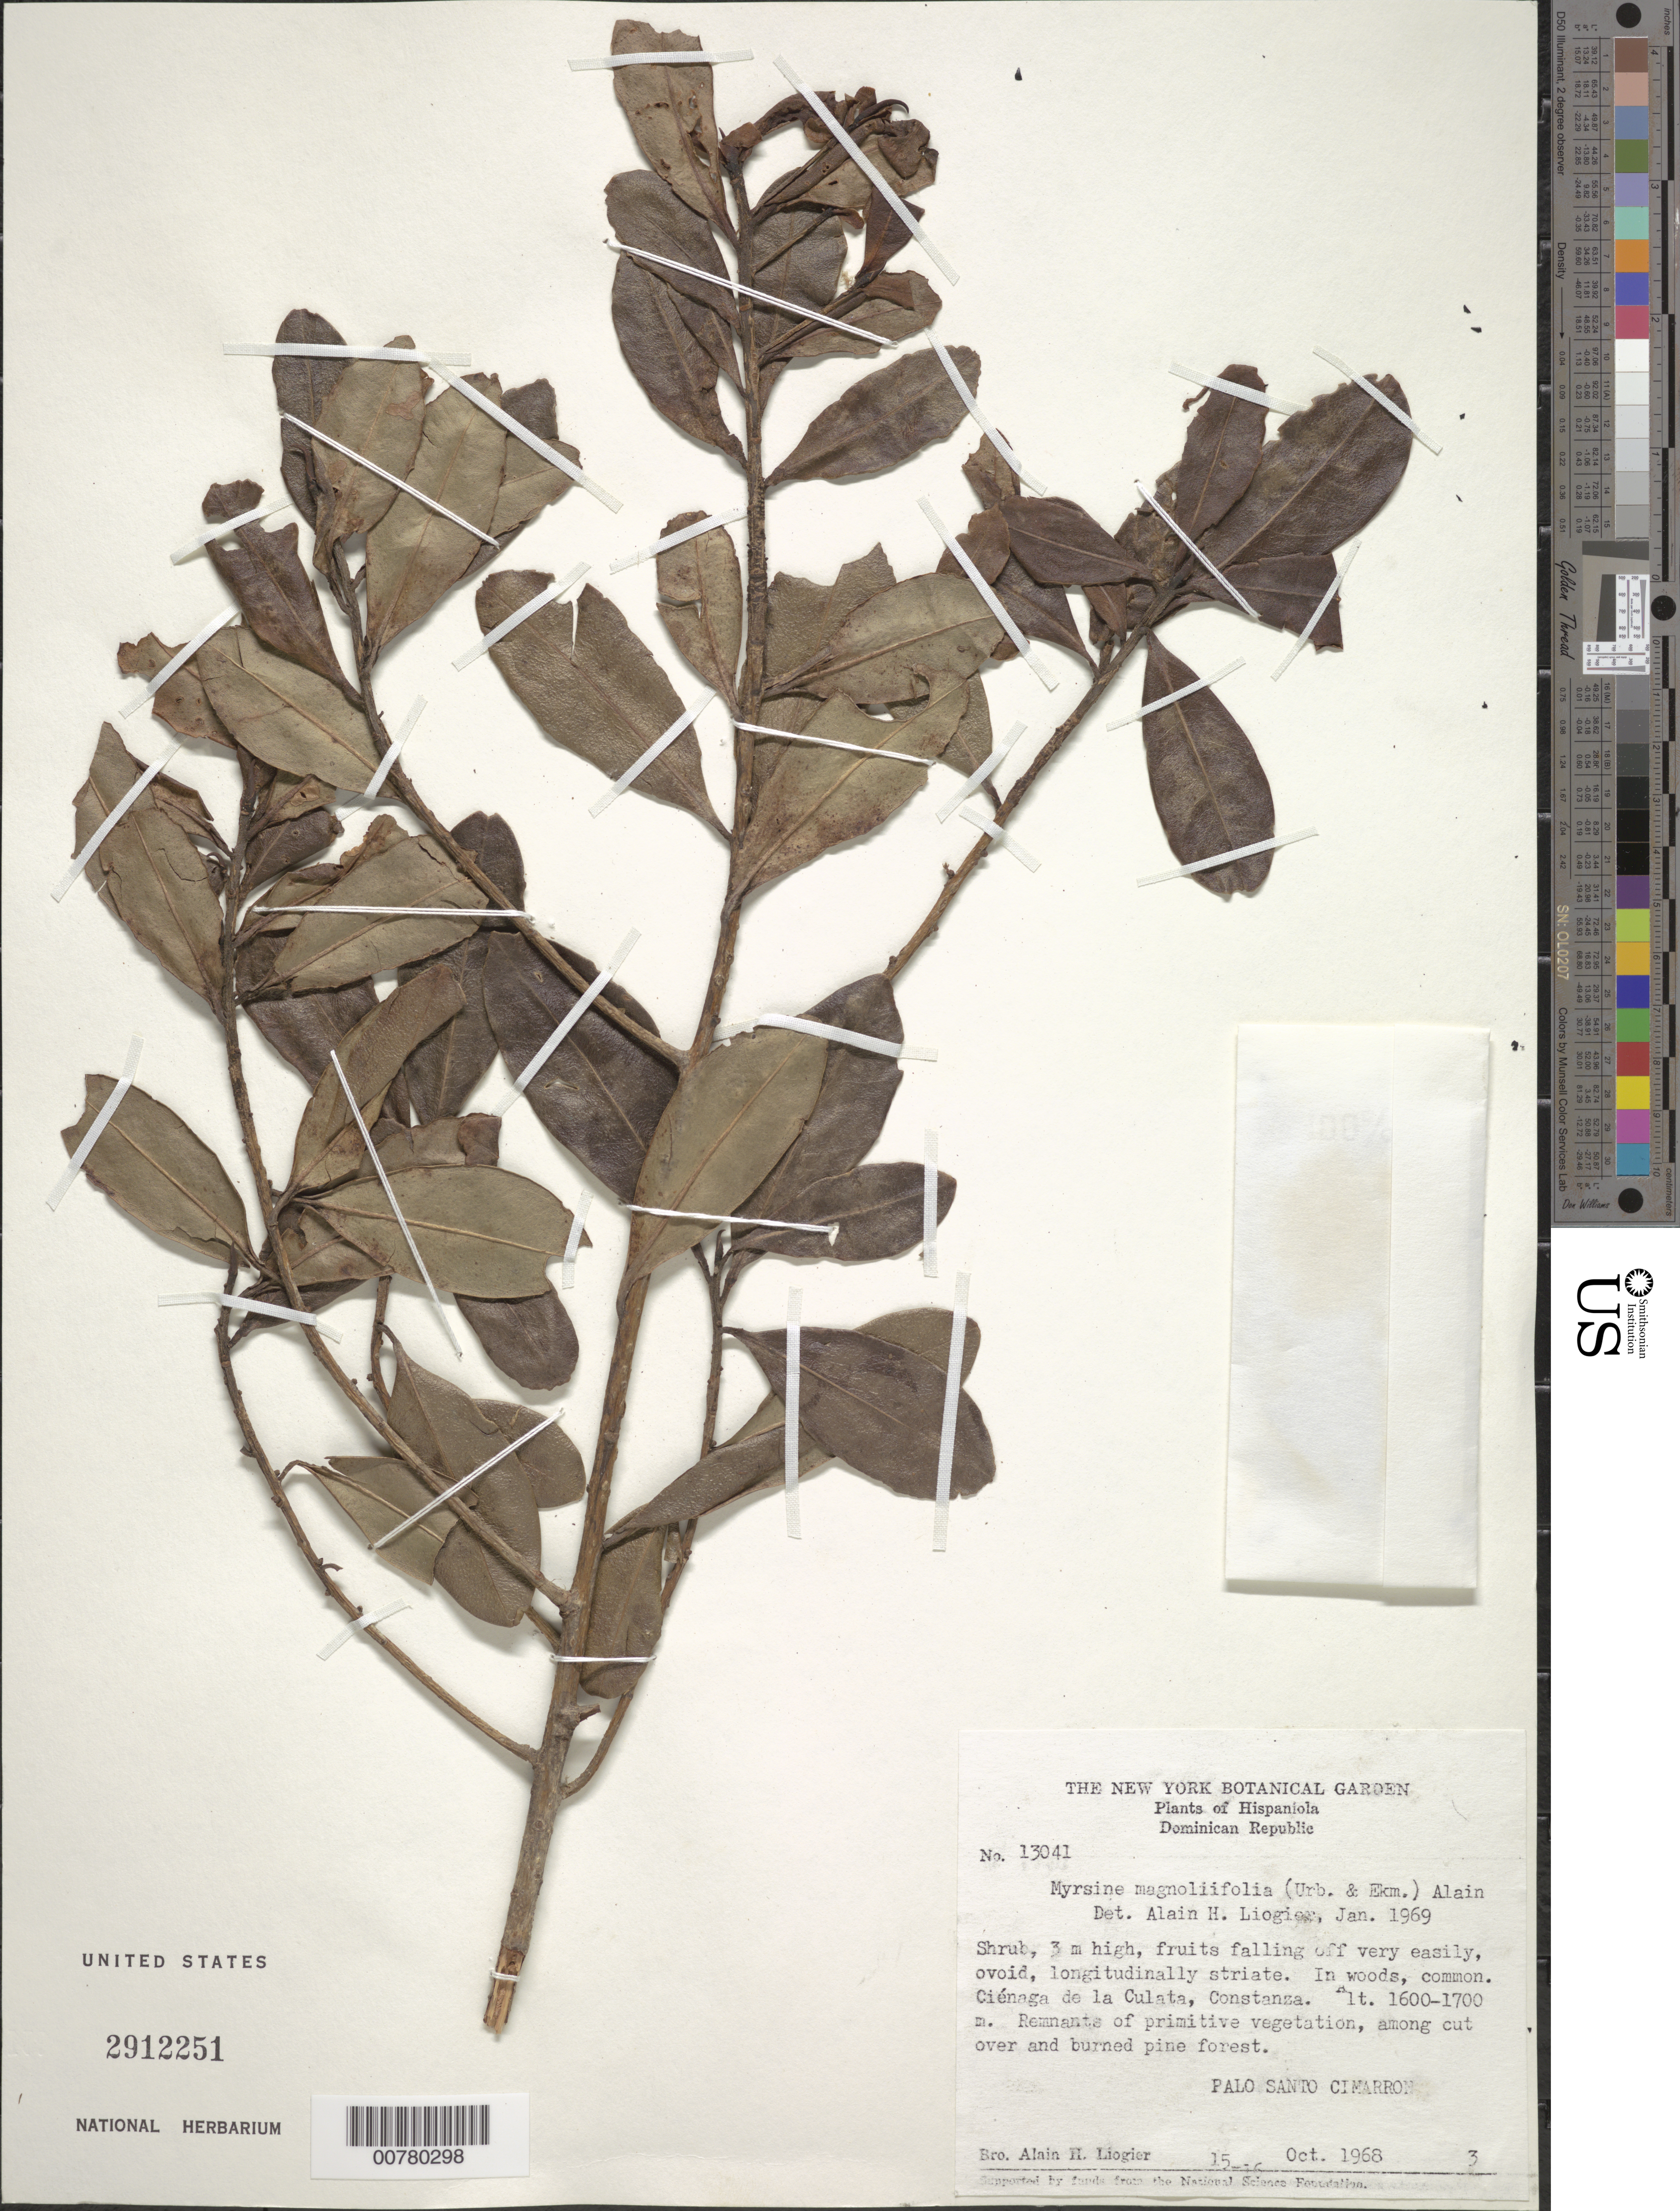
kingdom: Plantae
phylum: Tracheophyta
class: Magnoliopsida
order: Ericales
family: Primulaceae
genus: Myrsine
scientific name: Myrsine magnolifolia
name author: (Urb. & Ekman) Alain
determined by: Liogier, Alain H.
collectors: A. H. Liogier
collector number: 13041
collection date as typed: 15 Oct 1968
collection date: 1968-10-15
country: Dominican Republic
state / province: La Vega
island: Hispaniola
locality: Constanza, Cienaga de la Culata.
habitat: Remanants of primitive vegetation, among cut over and burned pine forest.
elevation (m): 1600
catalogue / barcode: US 2912251